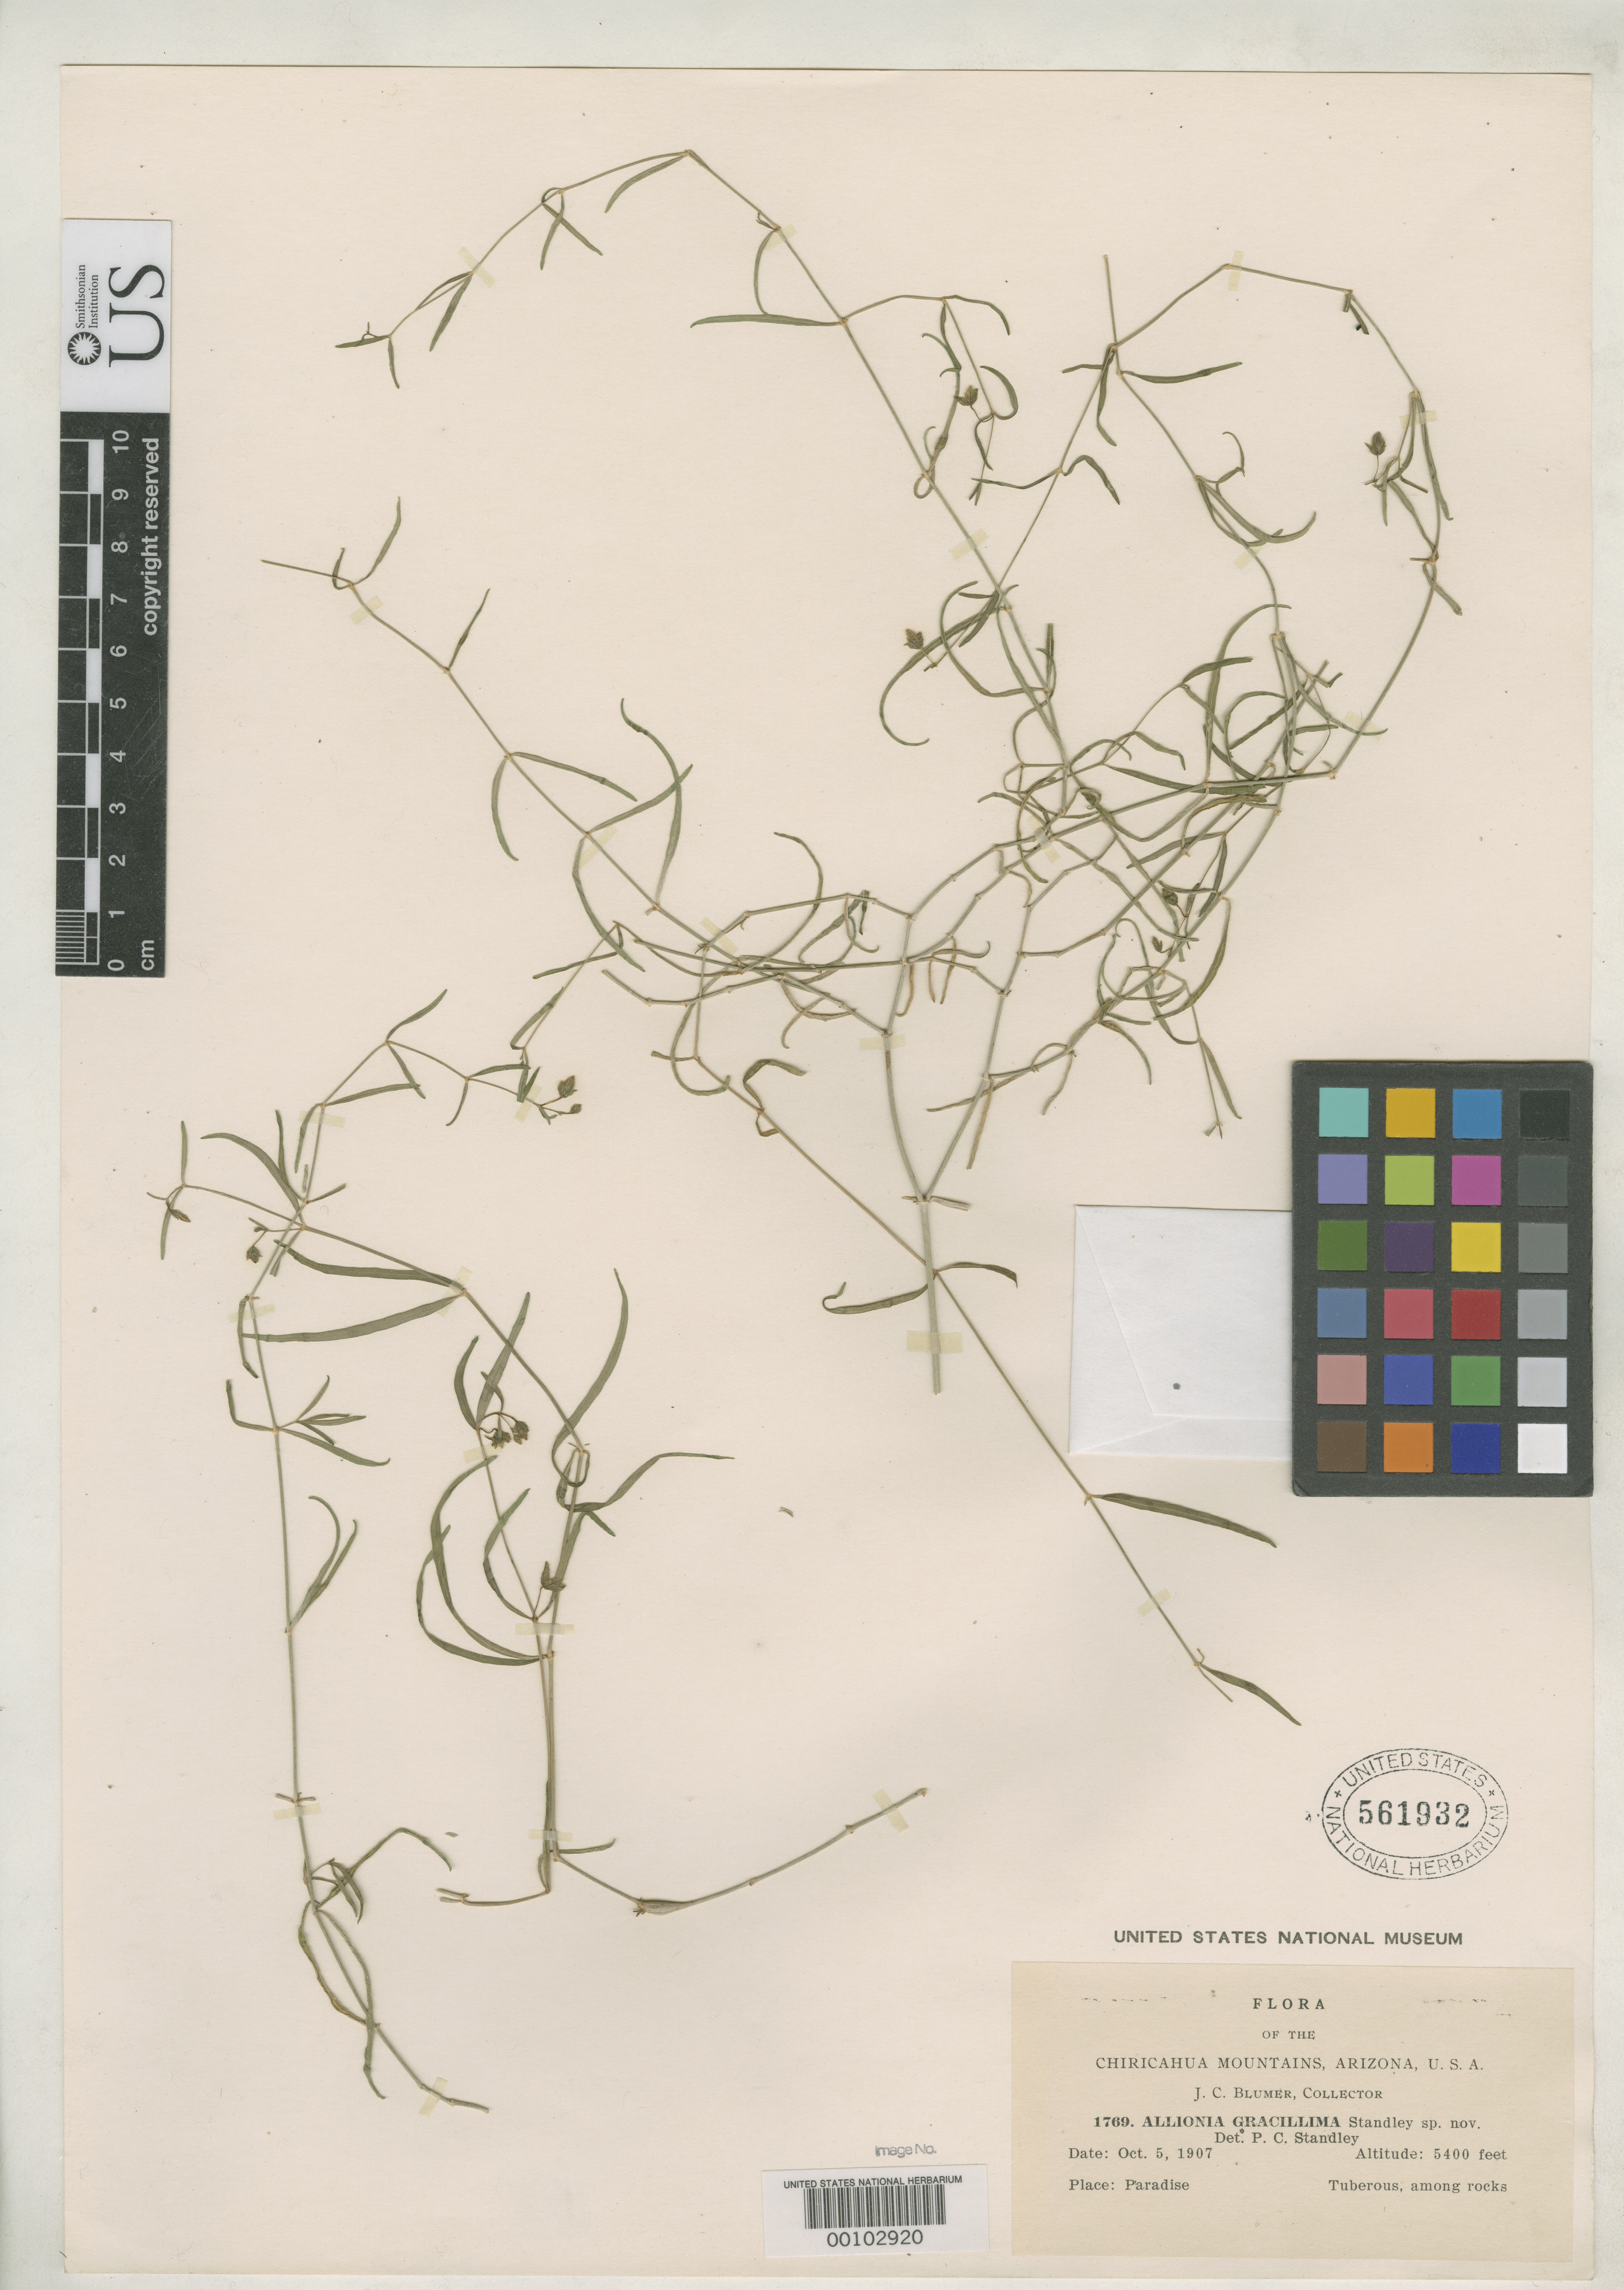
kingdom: Plantae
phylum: Tracheophyta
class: Magnoliopsida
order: Caryophyllales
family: Nyctaginaceae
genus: Allionia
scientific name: Allionia gracillima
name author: Standl.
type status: Isotype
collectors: J. C. Blumer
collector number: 1769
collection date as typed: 05 Oct 1907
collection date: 1907-10-05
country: United States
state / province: Arizona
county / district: Cochise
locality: Paradise, Chiricahua Mountains.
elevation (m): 1646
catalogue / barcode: US 561932